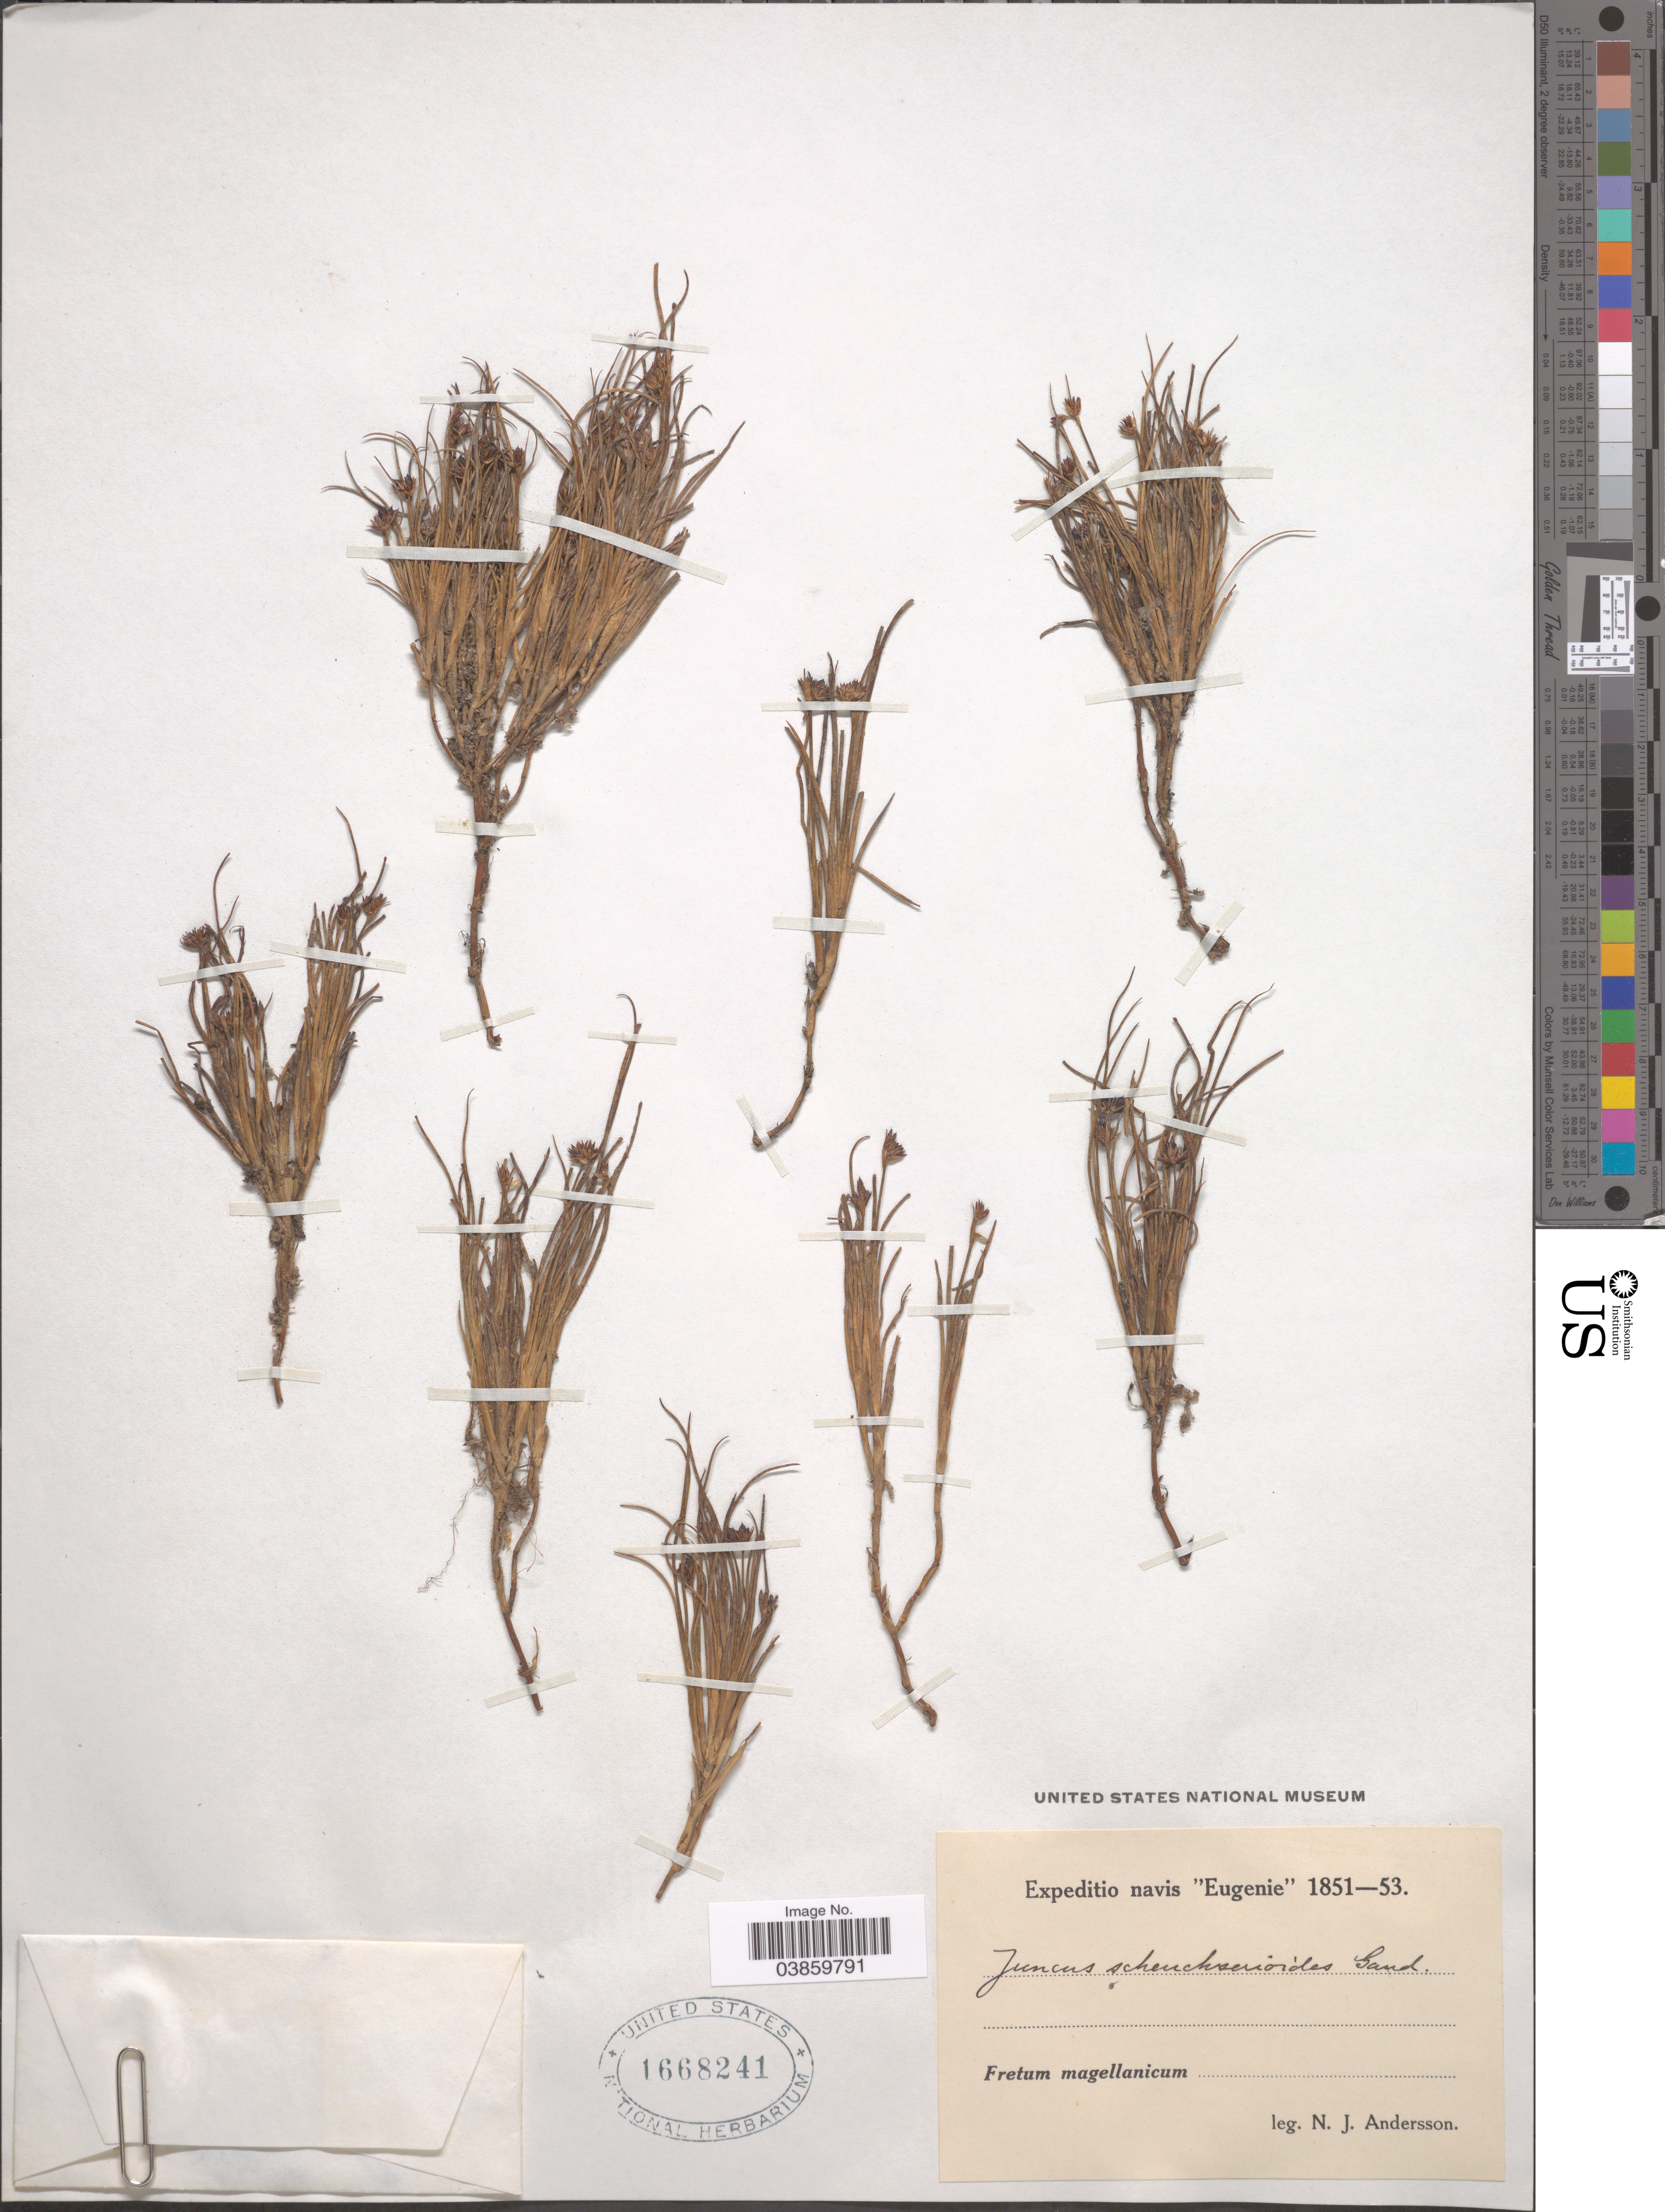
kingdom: Plantae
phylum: Tracheophyta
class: Liliopsida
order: Poales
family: Juncaceae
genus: Juncus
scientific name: Juncus scheuchzerioides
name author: Gaudich.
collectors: N. J. Andersson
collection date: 1851/1853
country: Chile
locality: Fretum magellanicum.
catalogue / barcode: US 1668241